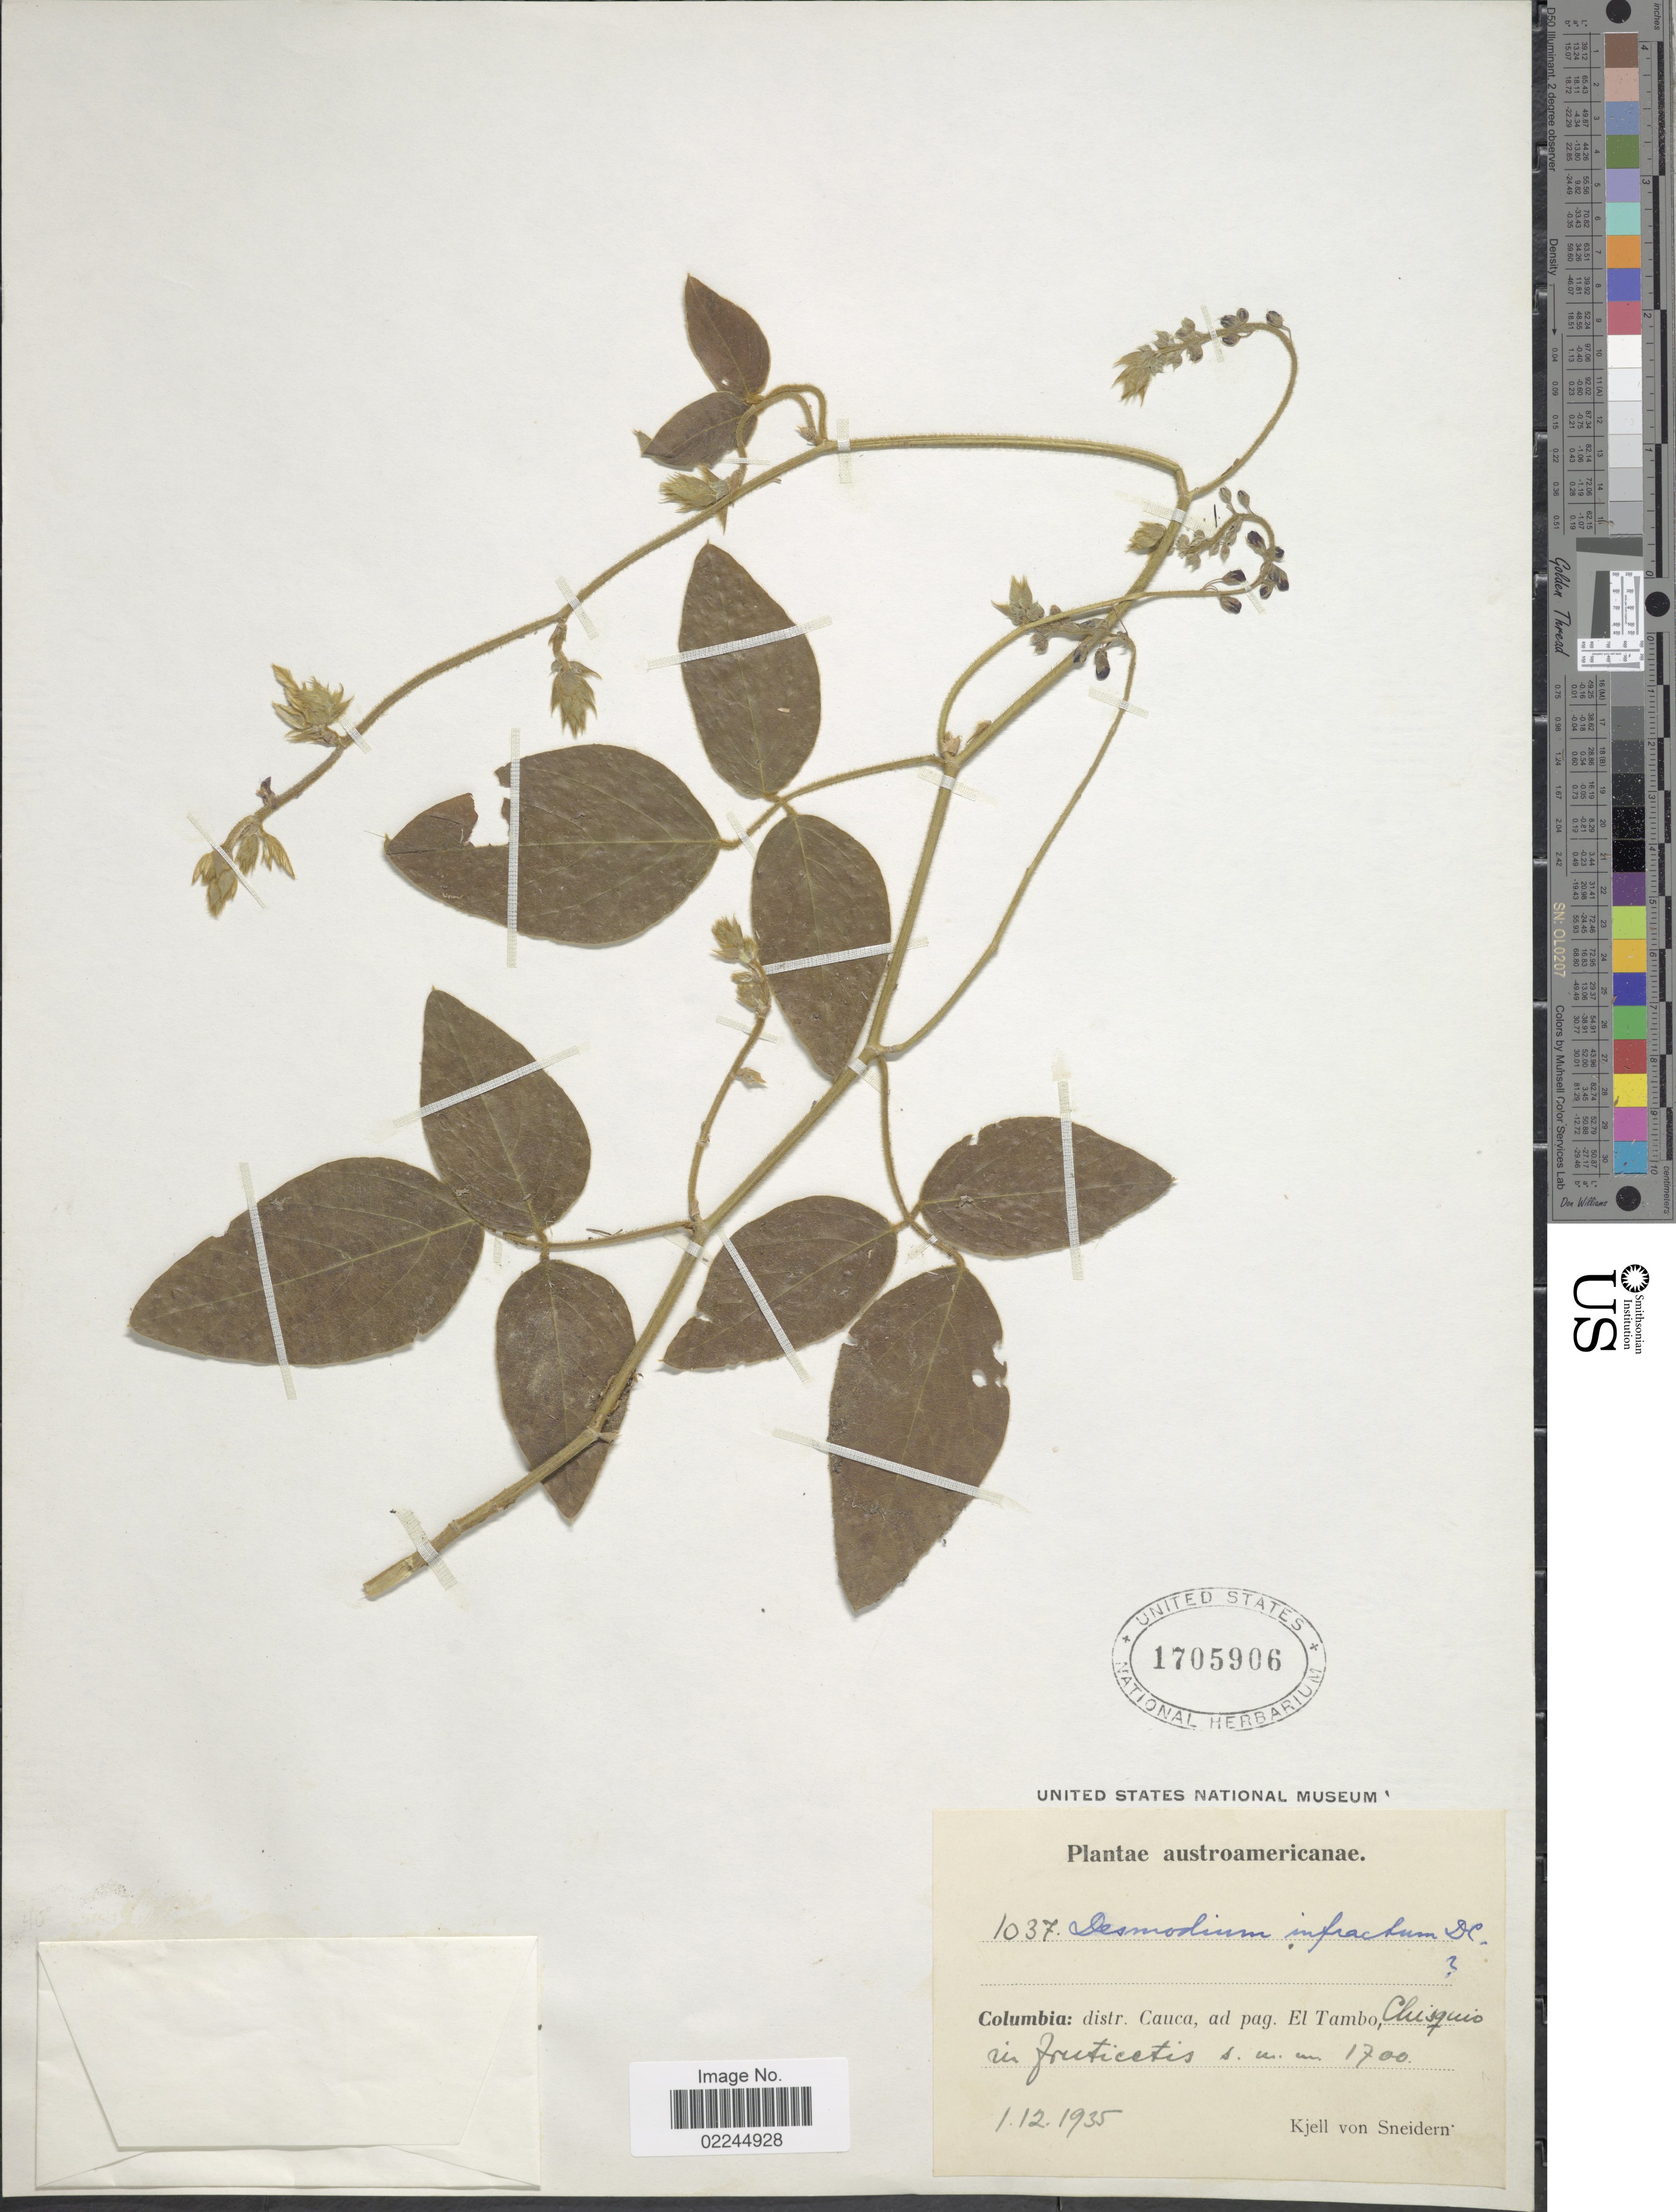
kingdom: Plantae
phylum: Tracheophyta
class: Magnoliopsida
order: Fabales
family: Fabaceae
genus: Desmodium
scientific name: Desmodium infractum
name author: DC.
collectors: K. von Sneidern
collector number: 1037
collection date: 1935-12-01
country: Colombia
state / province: Cauca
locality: Austroamericanae, ad pag. El Tambo, Chisquio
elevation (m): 1700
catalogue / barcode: US 1705906